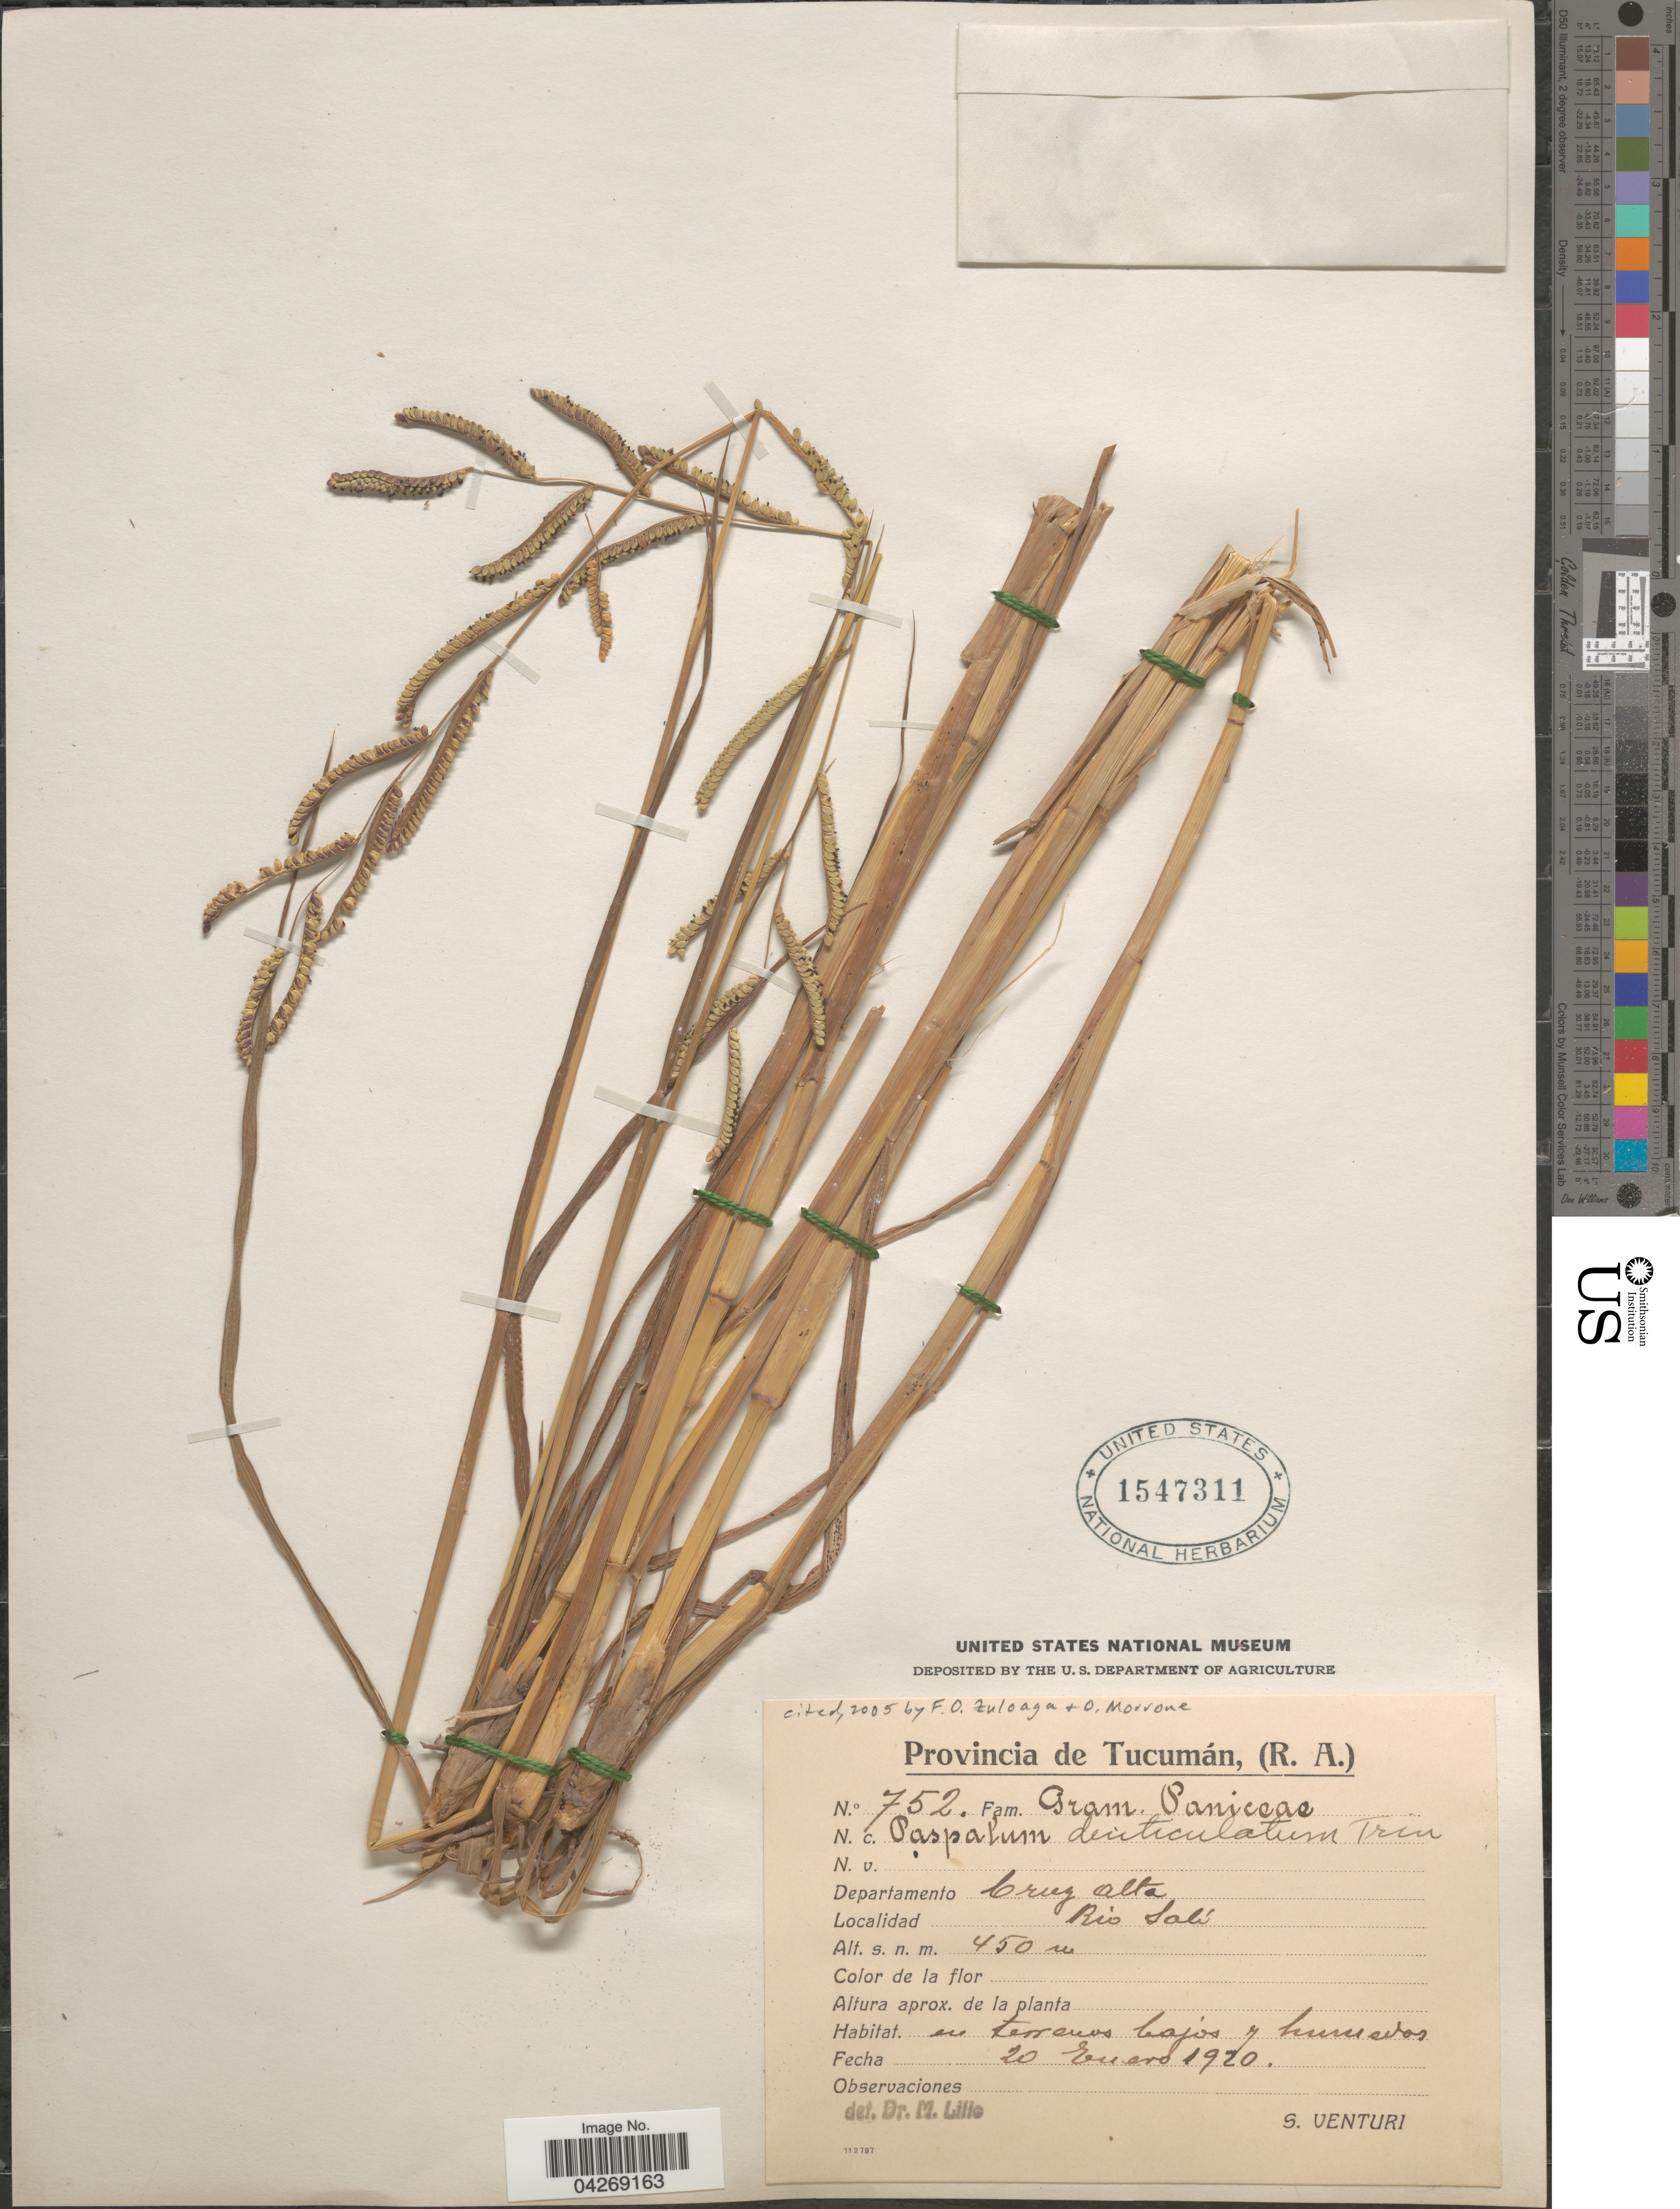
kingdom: Plantae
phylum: Tracheophyta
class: Liliopsida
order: Poales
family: Poaceae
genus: Paspalum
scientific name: Paspalum denticulatum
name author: Trin.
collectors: S. Venturi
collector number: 752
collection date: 1920-01-20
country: Argentina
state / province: Tucuman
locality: Departamento Cruz Alta. Rio Salí.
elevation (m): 450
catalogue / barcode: US 1547311